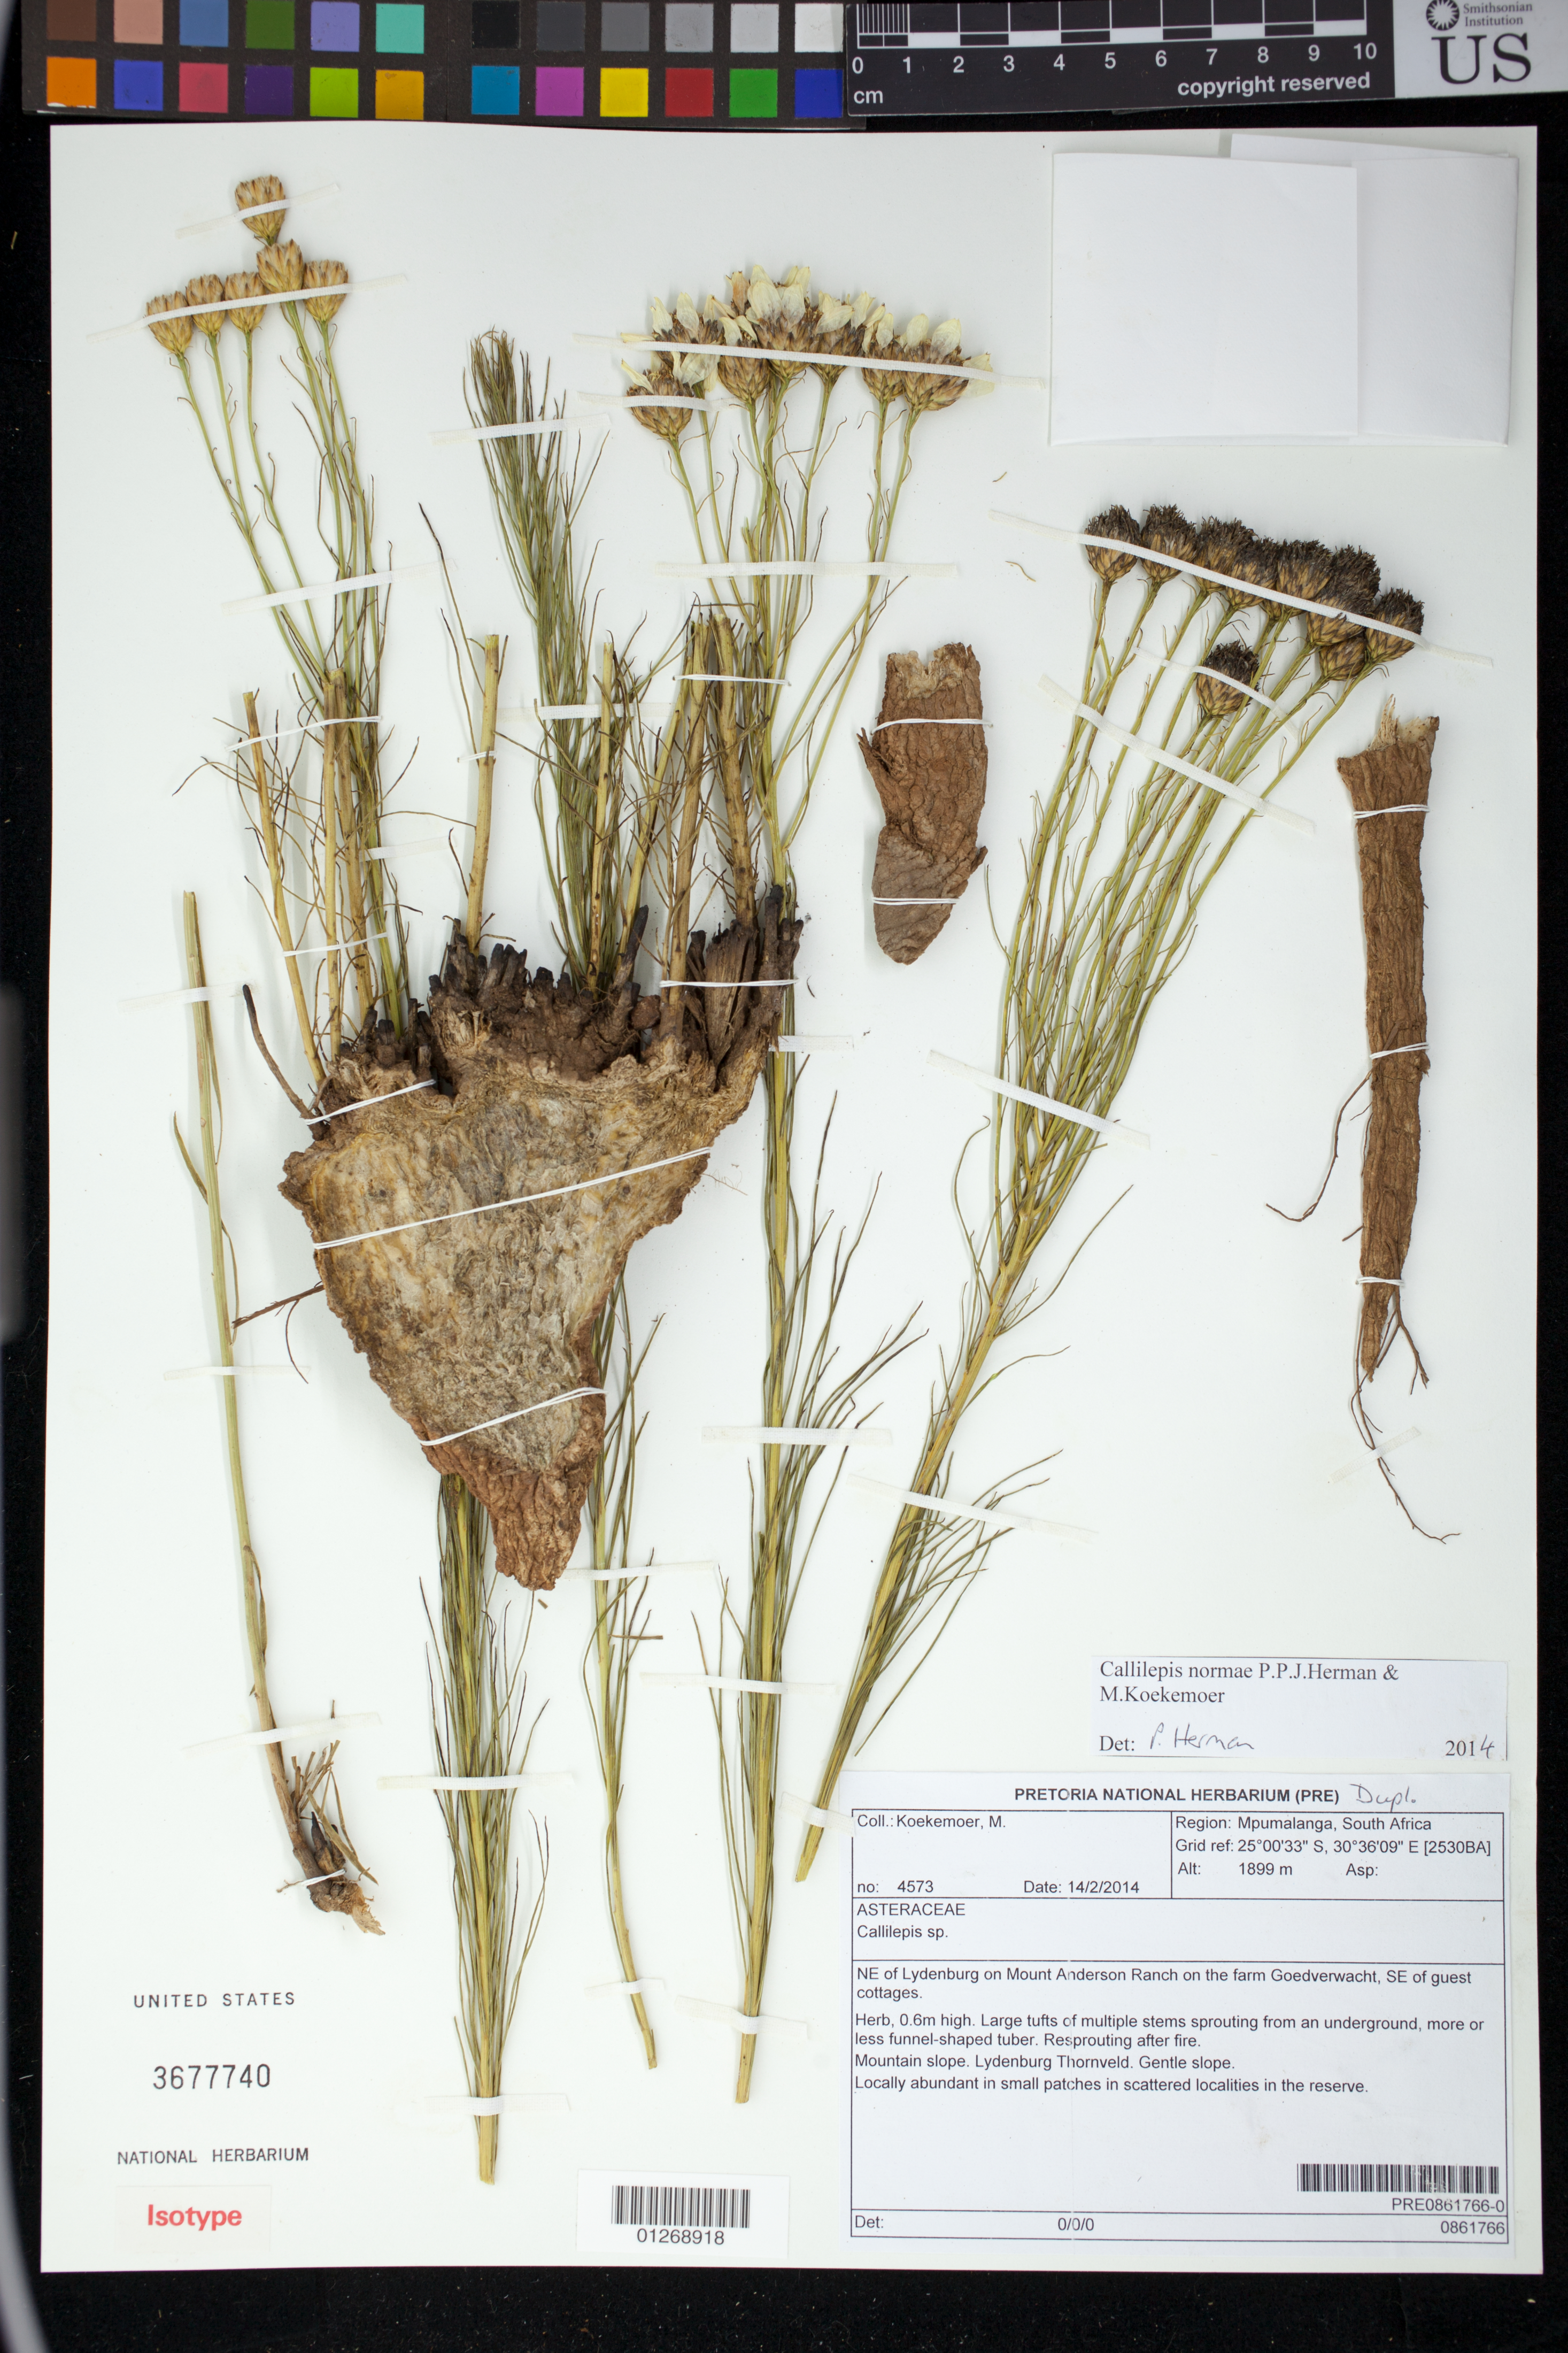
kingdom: Plantae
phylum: Tracheophyta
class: Magnoliopsida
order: Asterales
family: Asteraceae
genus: Callilepis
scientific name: Callilepis normae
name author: P.P.J. Herman & Koek.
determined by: Herman, P. P. J.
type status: Isotype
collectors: M. Koekemoer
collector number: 4573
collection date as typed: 14/2/2014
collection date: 2014-02-14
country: South Africa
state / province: Mpumalanga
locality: NE of Lydenburg on Mount Anderson Ranch on the farm Goedverwacht, SE of guest cottages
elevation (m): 1899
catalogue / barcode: US 3677740